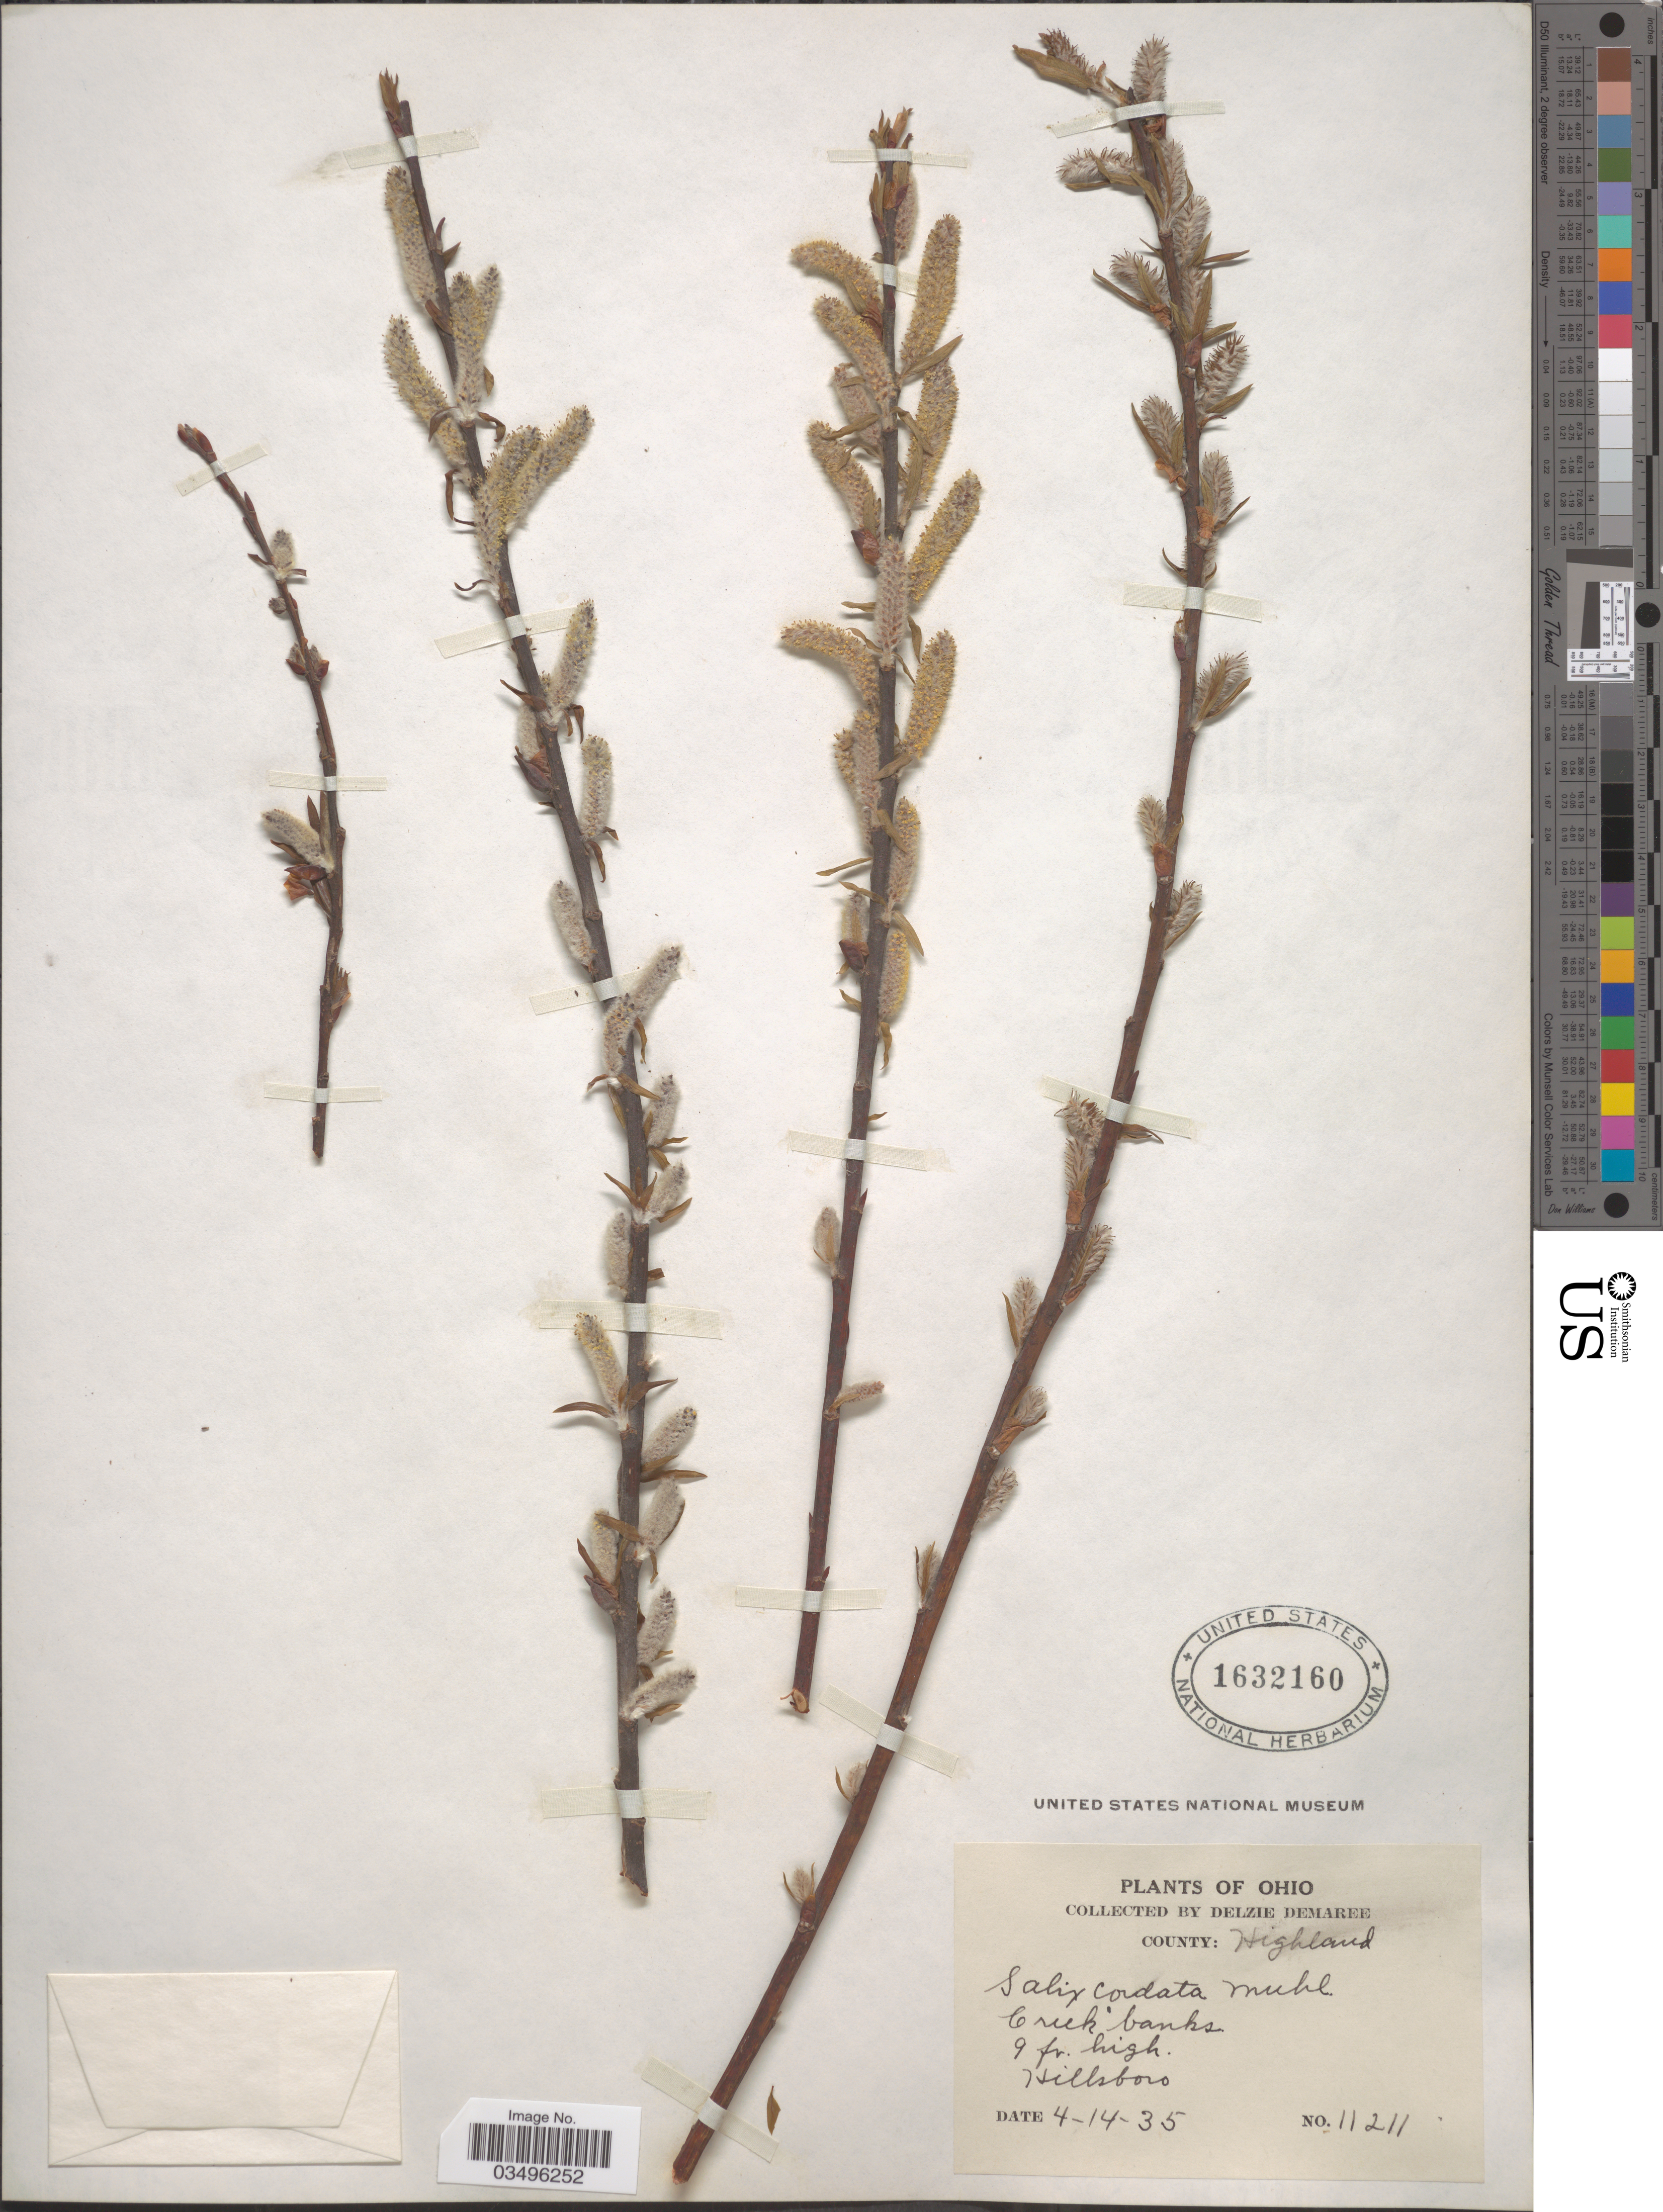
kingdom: Plantae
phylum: Tracheophyta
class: Magnoliopsida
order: Malpighiales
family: Salicaceae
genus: Salix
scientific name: Salix cordata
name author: Michx.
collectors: D. Demaree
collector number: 11211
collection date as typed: Transcribed d/m/y: 14/4/35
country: United States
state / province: Ohio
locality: County: Highland. Creek banks. Hillsboro.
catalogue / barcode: US 1632160